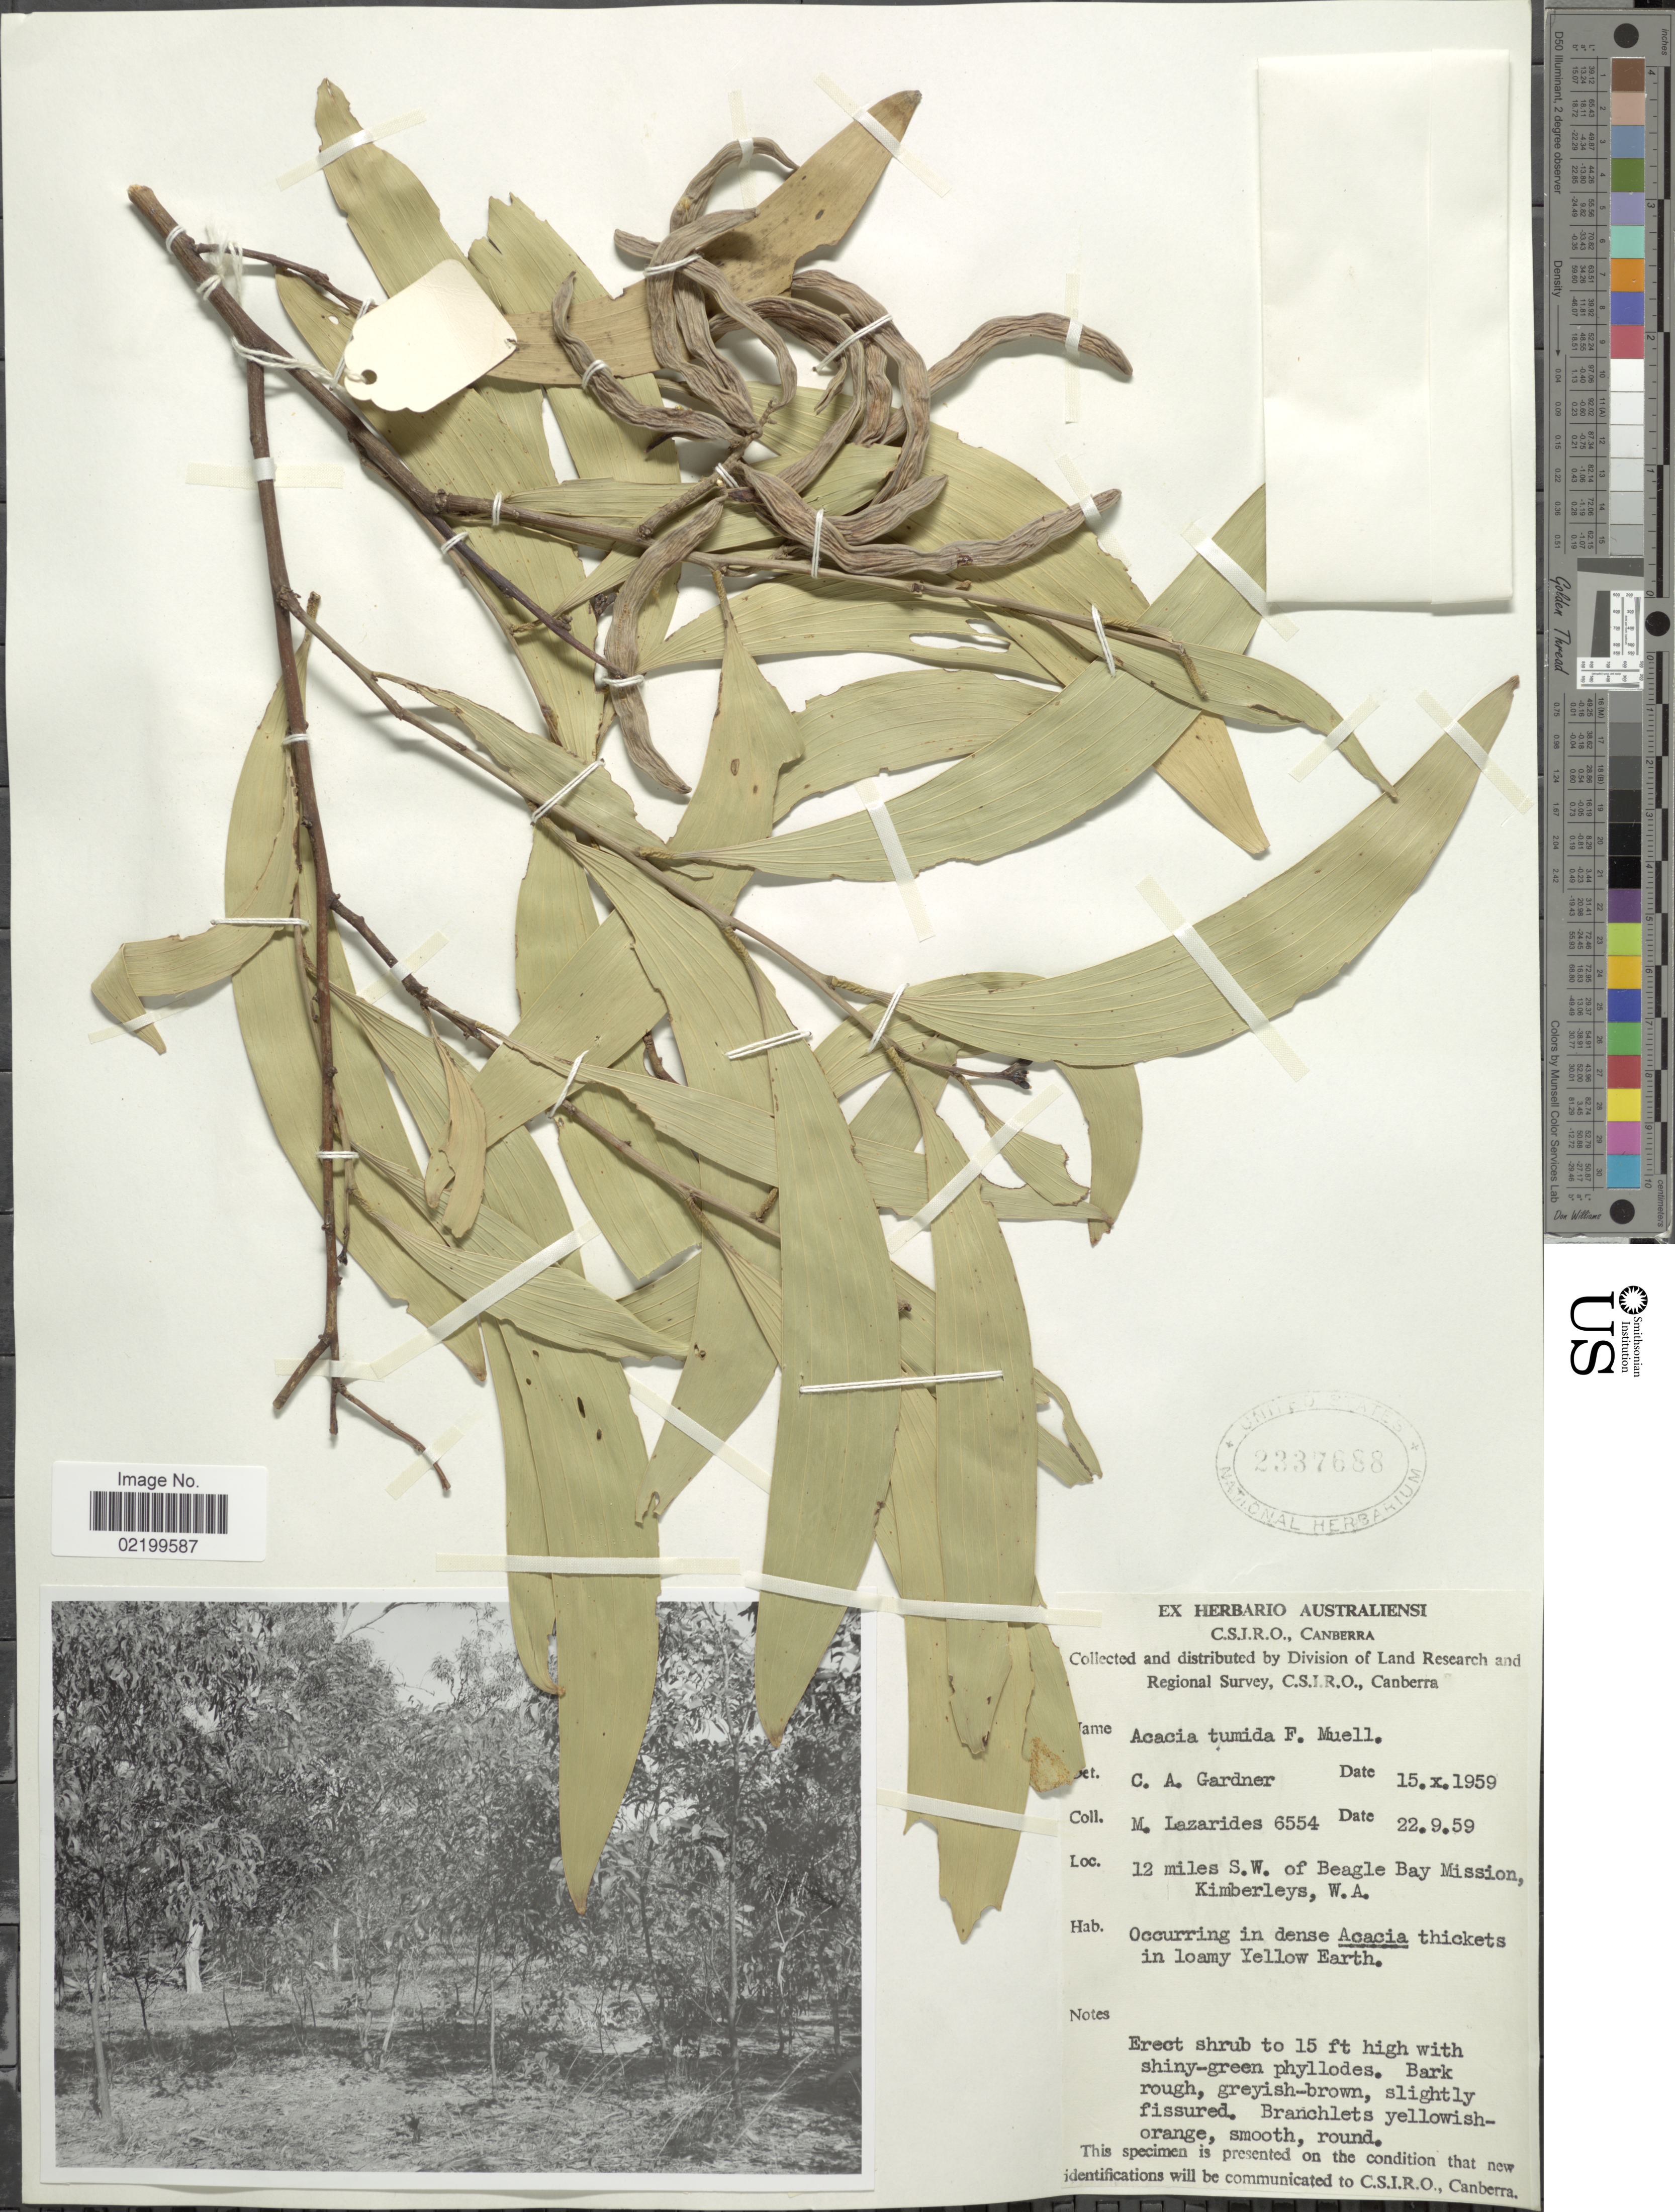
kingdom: Plantae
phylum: Tracheophyta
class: Magnoliopsida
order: Fabales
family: Fabaceae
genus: Acacia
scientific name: Acacia tumida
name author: Benth.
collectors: M. Lazarides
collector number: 6554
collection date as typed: Transcribed d/m/y: 22/9/59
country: Australia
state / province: Western Australia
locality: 12 miles S.W. of Beagle Bay Mission, Kimberleys, W. A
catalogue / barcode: US 2337668